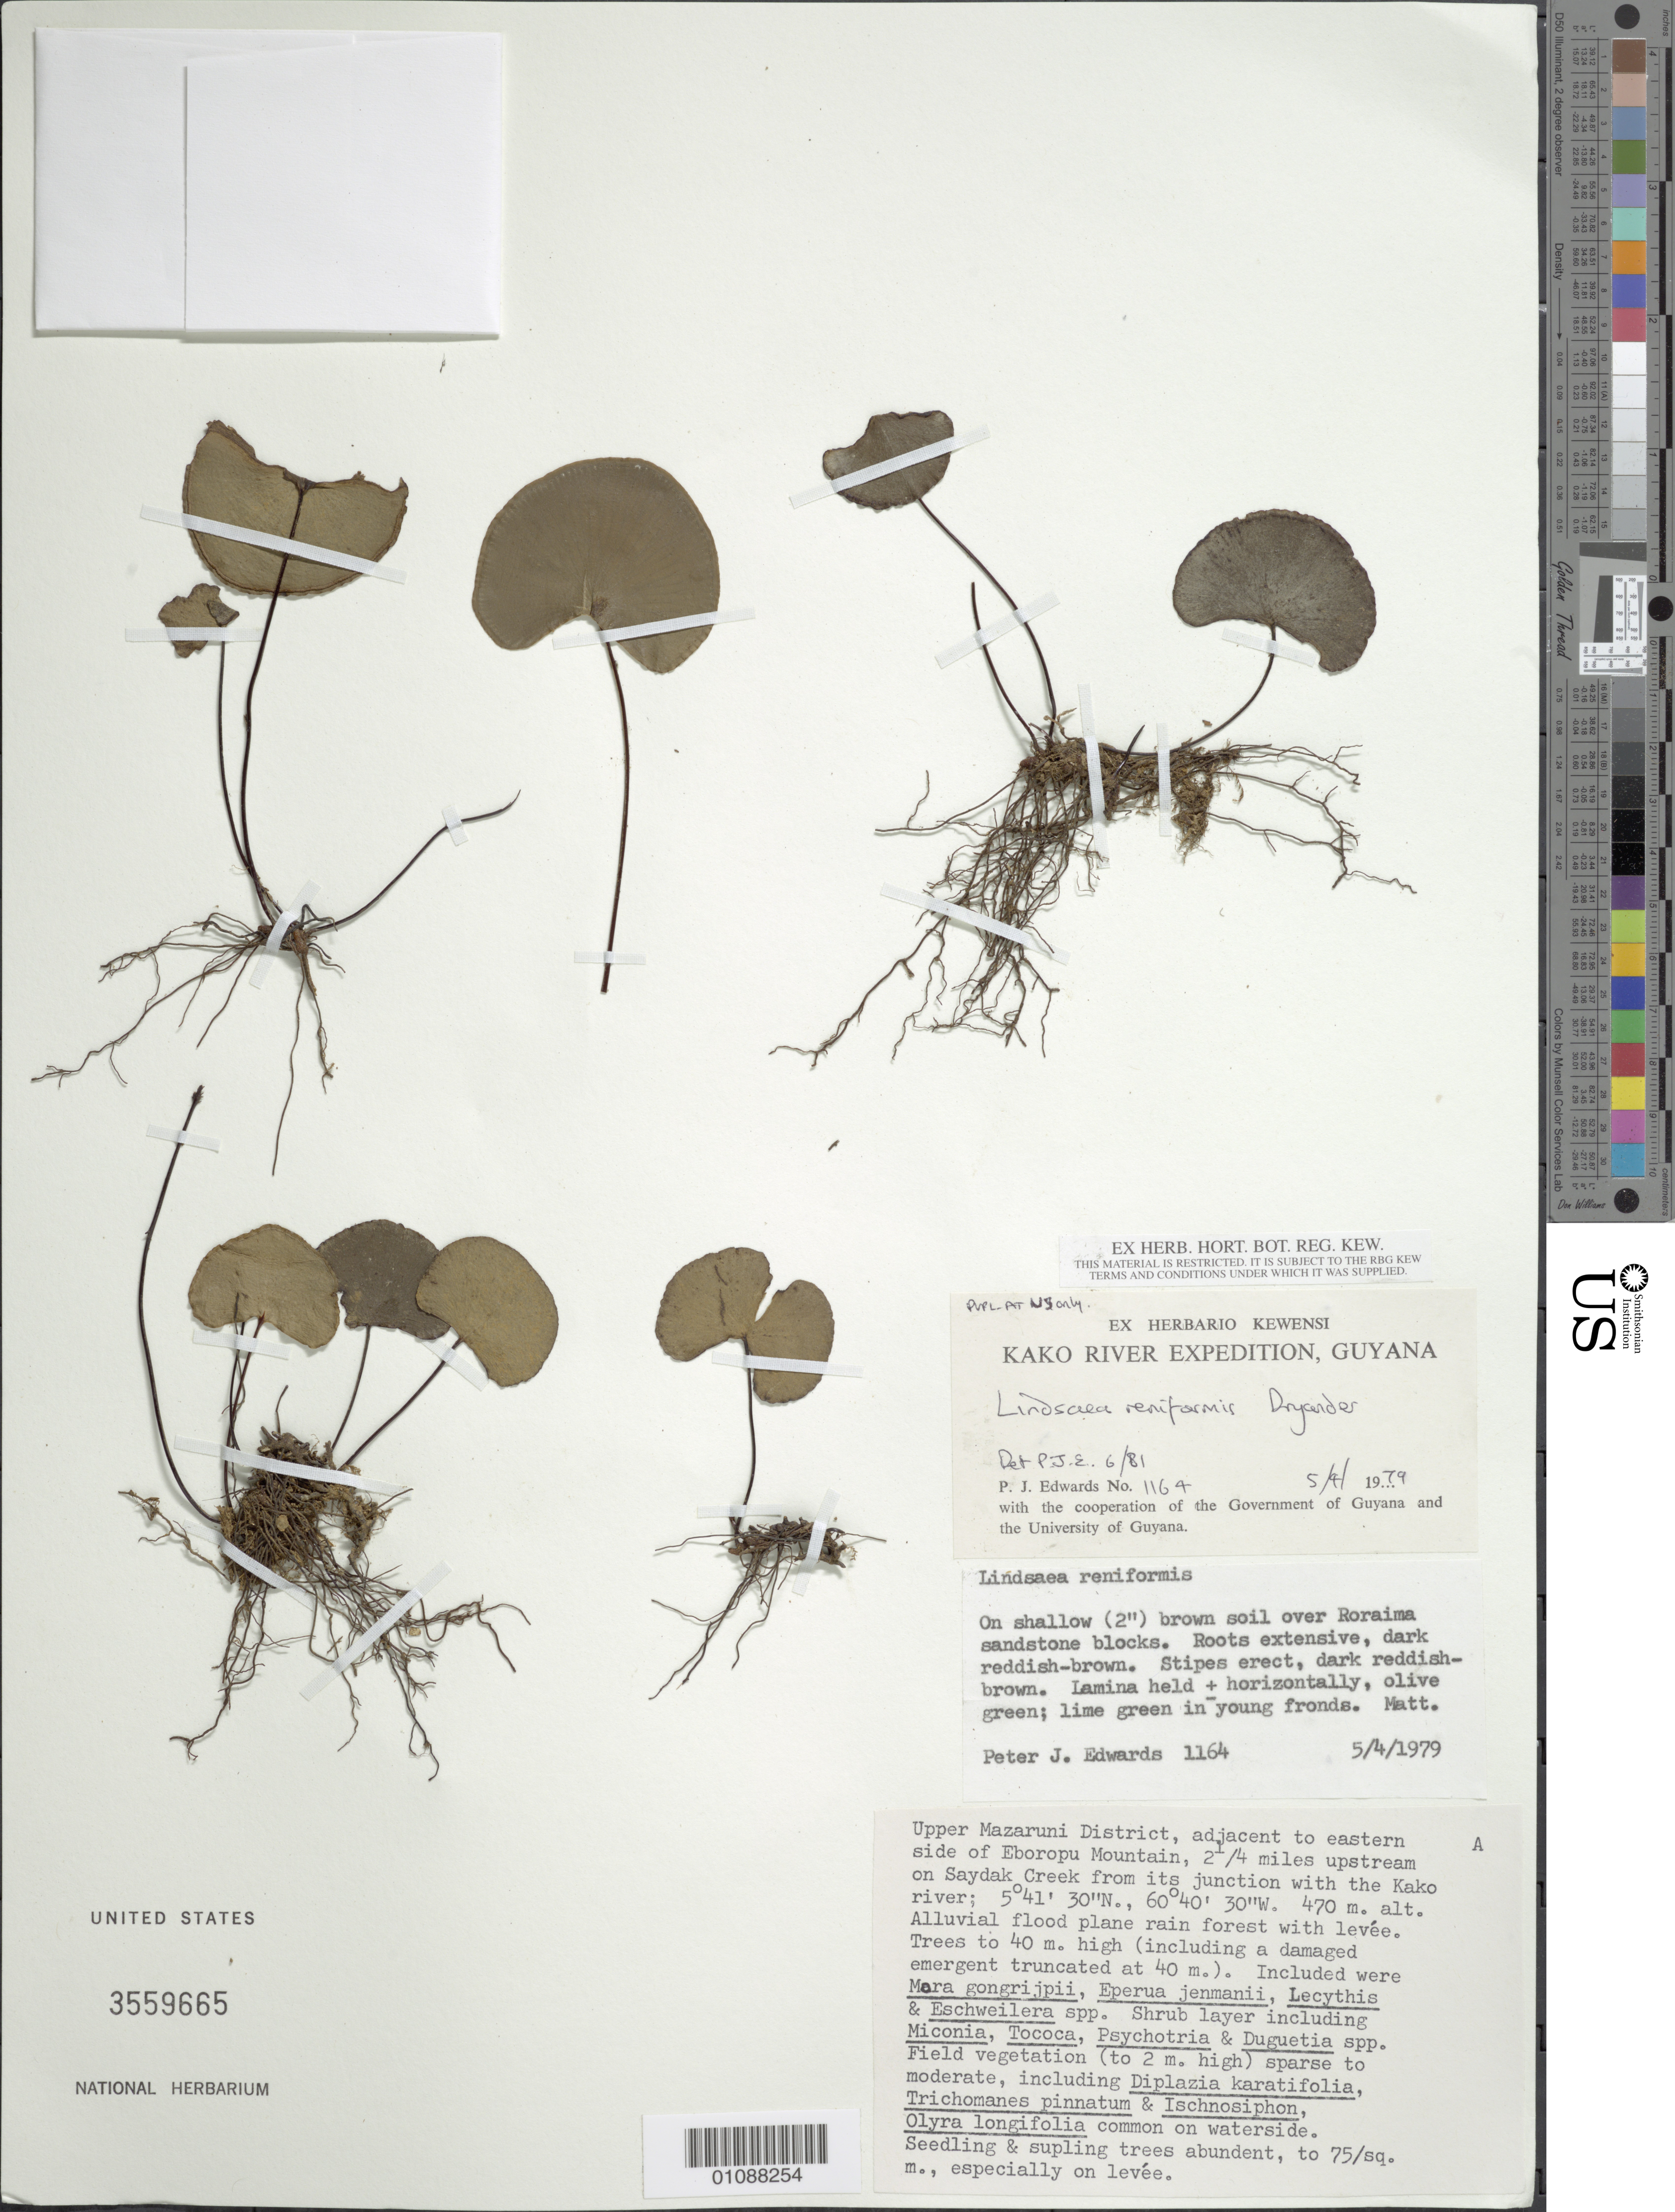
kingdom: Plantae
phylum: Tracheophyta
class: Polypodiopsida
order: Polypodiales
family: Lindsaeaceae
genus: Lindsaea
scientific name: Lindsaea reniformis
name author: Dryand.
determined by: Edwards, P. J.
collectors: P. Edwards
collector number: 1164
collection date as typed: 5-Apr-79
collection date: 1979-04-05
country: Guyana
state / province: Cuyuni-Mazaruni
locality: Upper Mazaruin Dist., adjacent to eastern side of Eboropu Mt., 2.25m upstream on Saydak Creek from its junction with the Kako river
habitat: Alluvial flood plane rain forest with levee. Trees to 40m high (including a damaged emergent truncated at 40m) Included were Mora gongrijpii, Eperua..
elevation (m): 470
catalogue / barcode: US 3559665